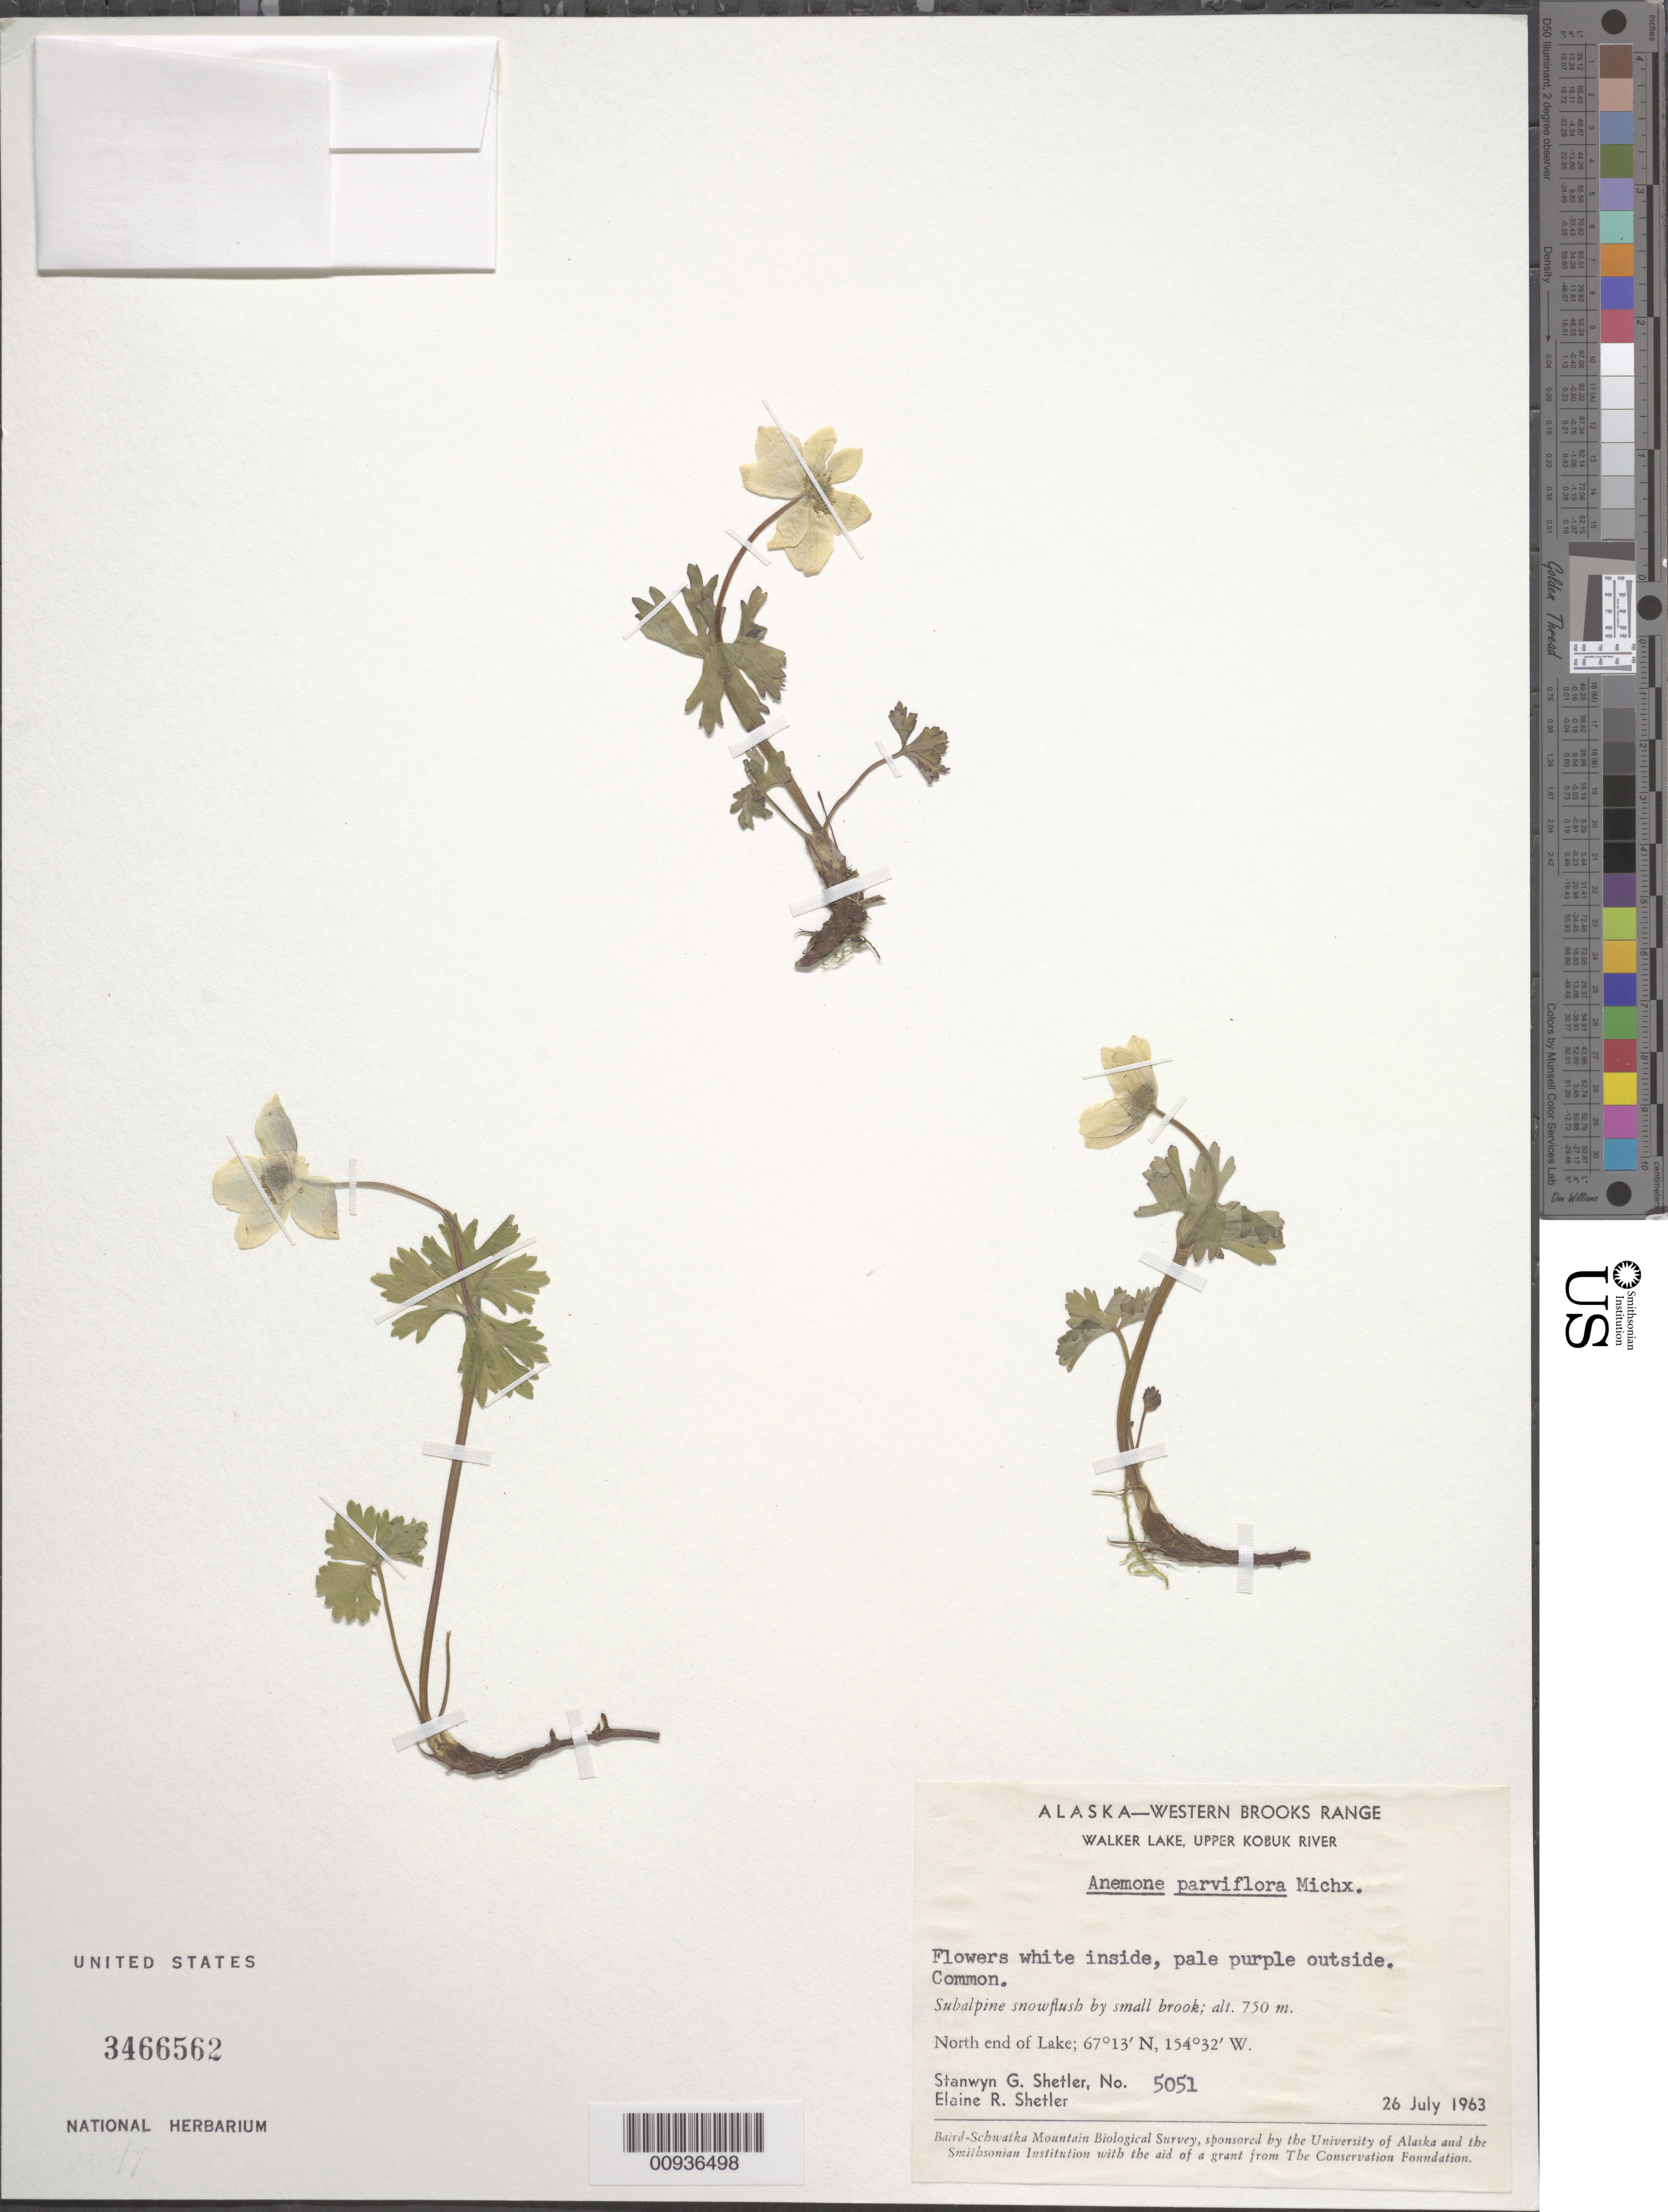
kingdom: Plantae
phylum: Tracheophyta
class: Magnoliopsida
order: Ranunculales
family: Ranunculaceae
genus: Anemone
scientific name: Anemone parviflora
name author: Michx.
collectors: S. Shetler & E. R. Shetler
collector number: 5051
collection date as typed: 26 Jul 1963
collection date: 1963-07-26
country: United States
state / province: Alaska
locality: North end of Walker Lake. Western Brooks Range, Upper Kobuk River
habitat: Subalpine snowflush by small brook.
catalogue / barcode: US 3466562